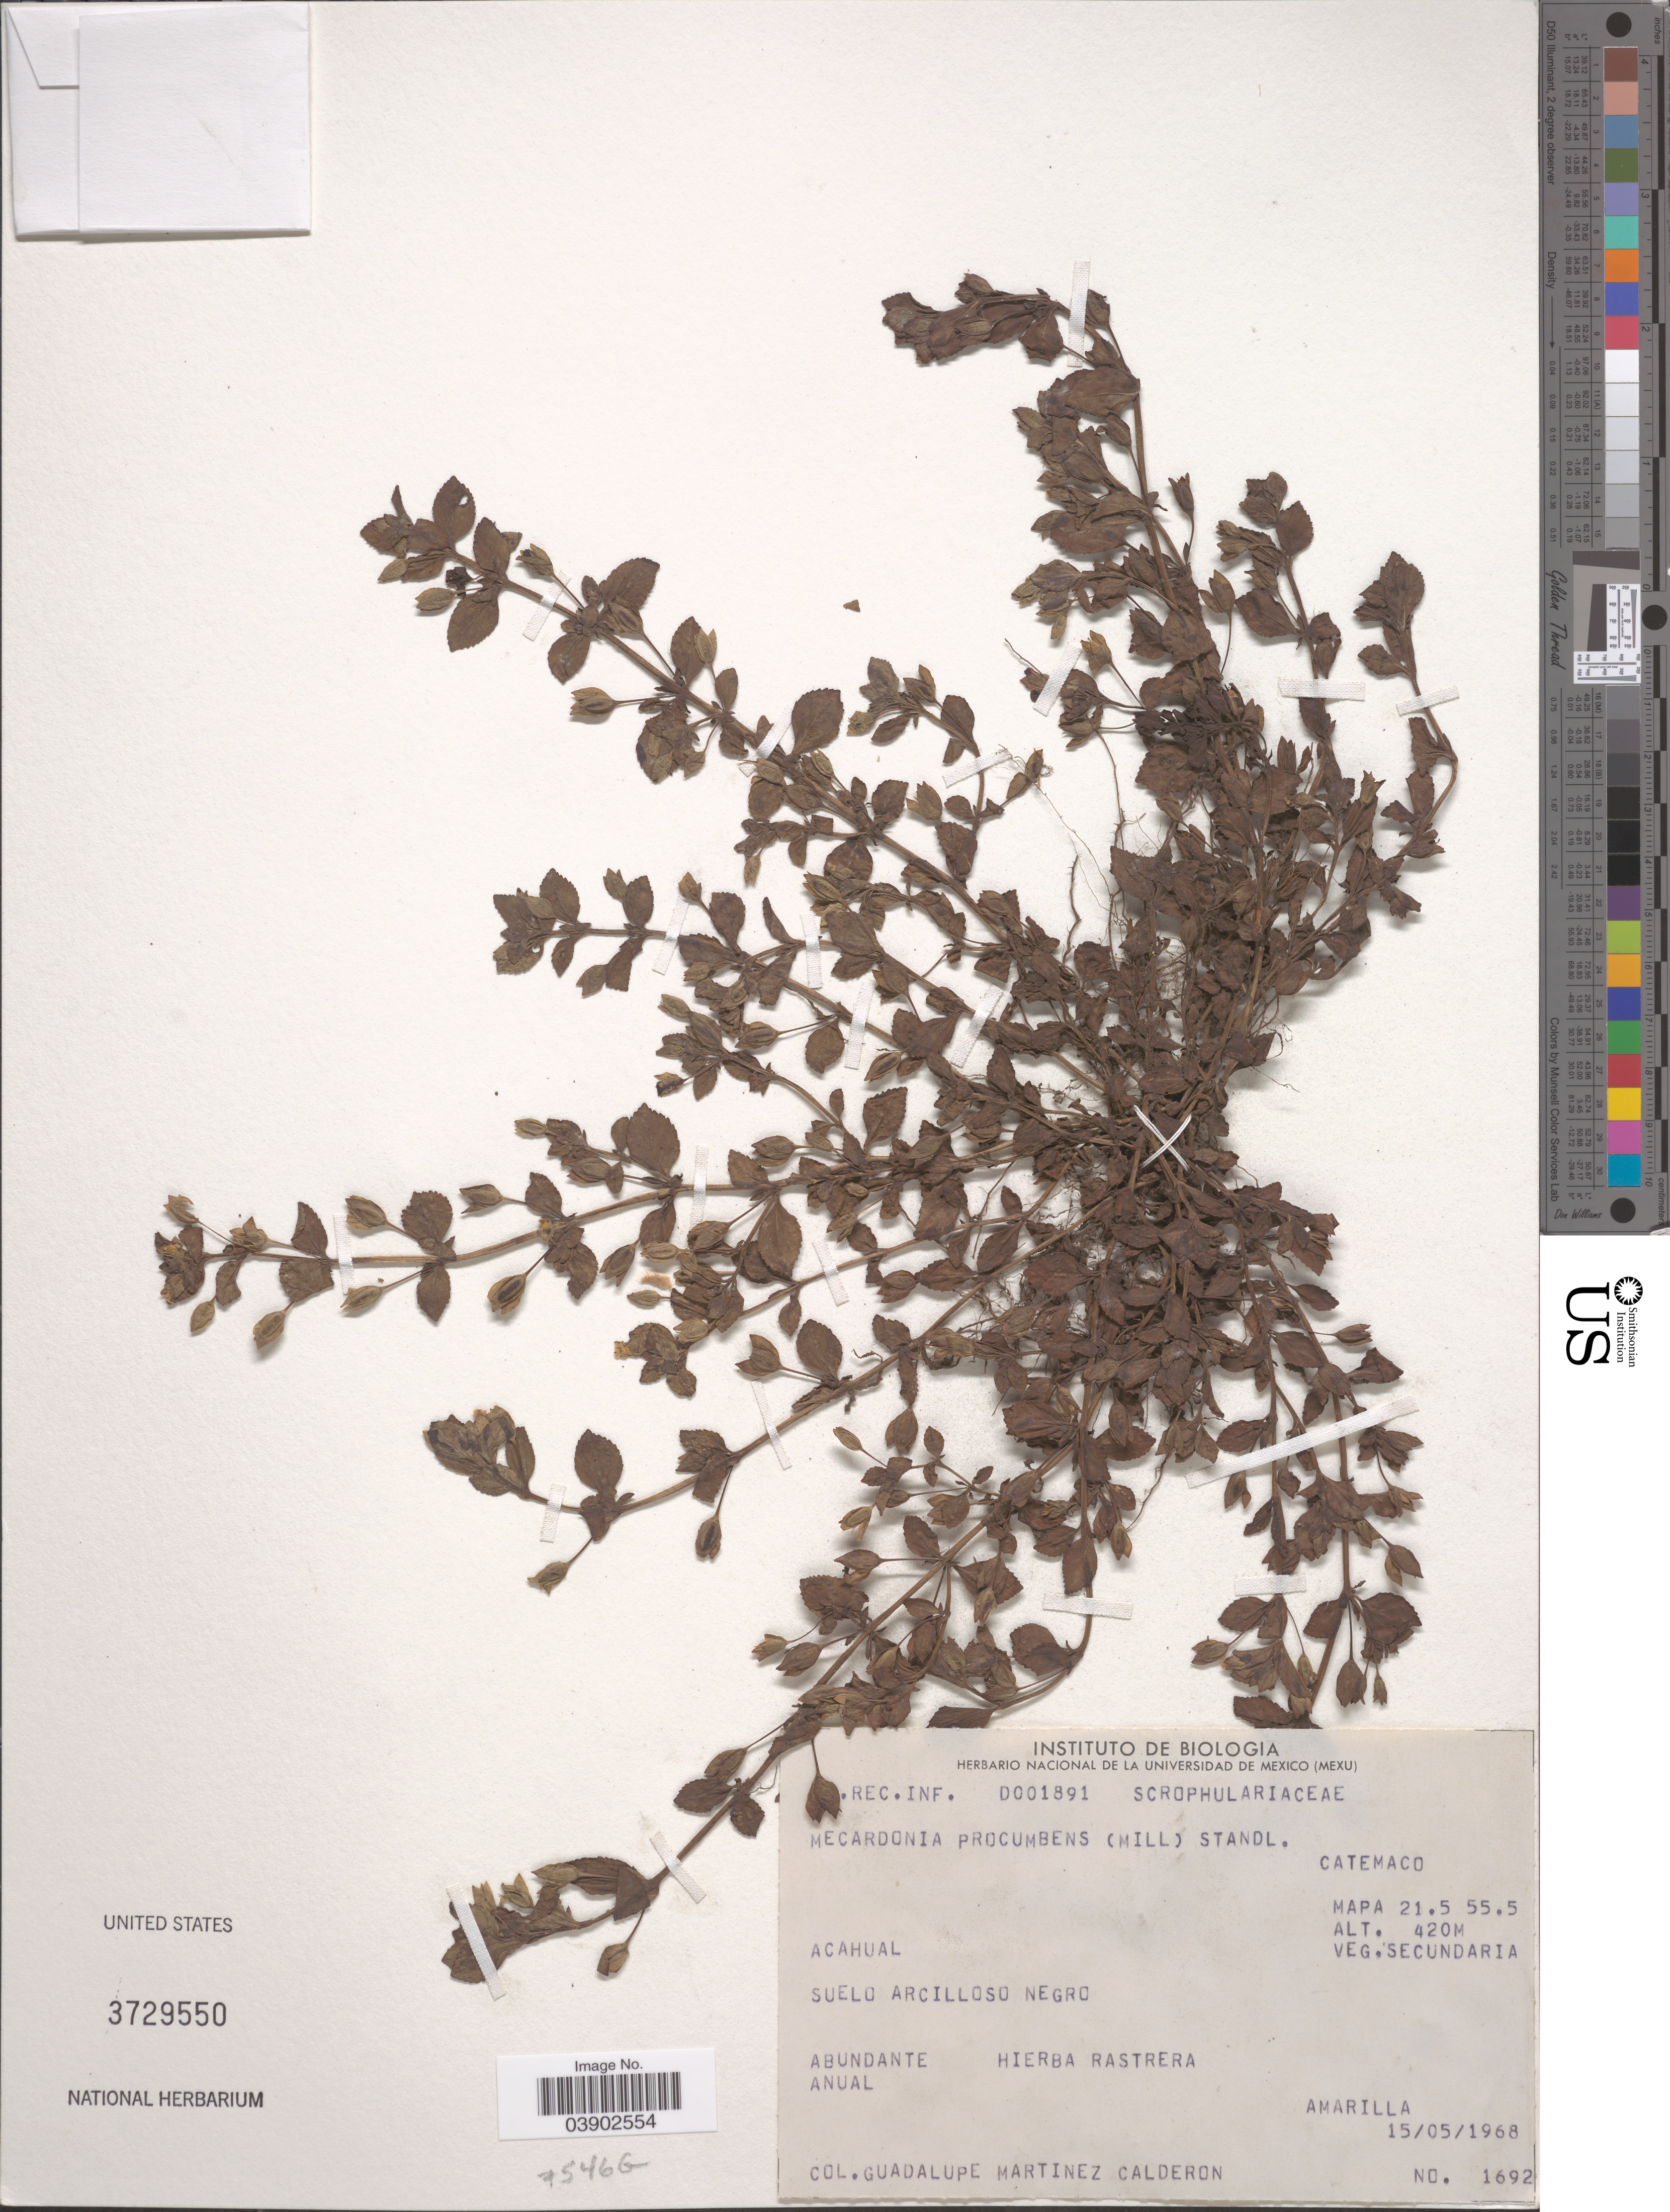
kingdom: Plantae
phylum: Tracheophyta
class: Magnoliopsida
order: Lamiales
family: Plantaginaceae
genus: Mecardonia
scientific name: Mecardonia procumbens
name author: (Mill.) Small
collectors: G. Martinez-C.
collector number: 1692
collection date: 1968-05-15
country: Mexico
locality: Catemaco. Mapa 21.5 55.5. Acahual, Suelo Arcilloso Negro. Amarilla.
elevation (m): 420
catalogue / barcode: US 3729550